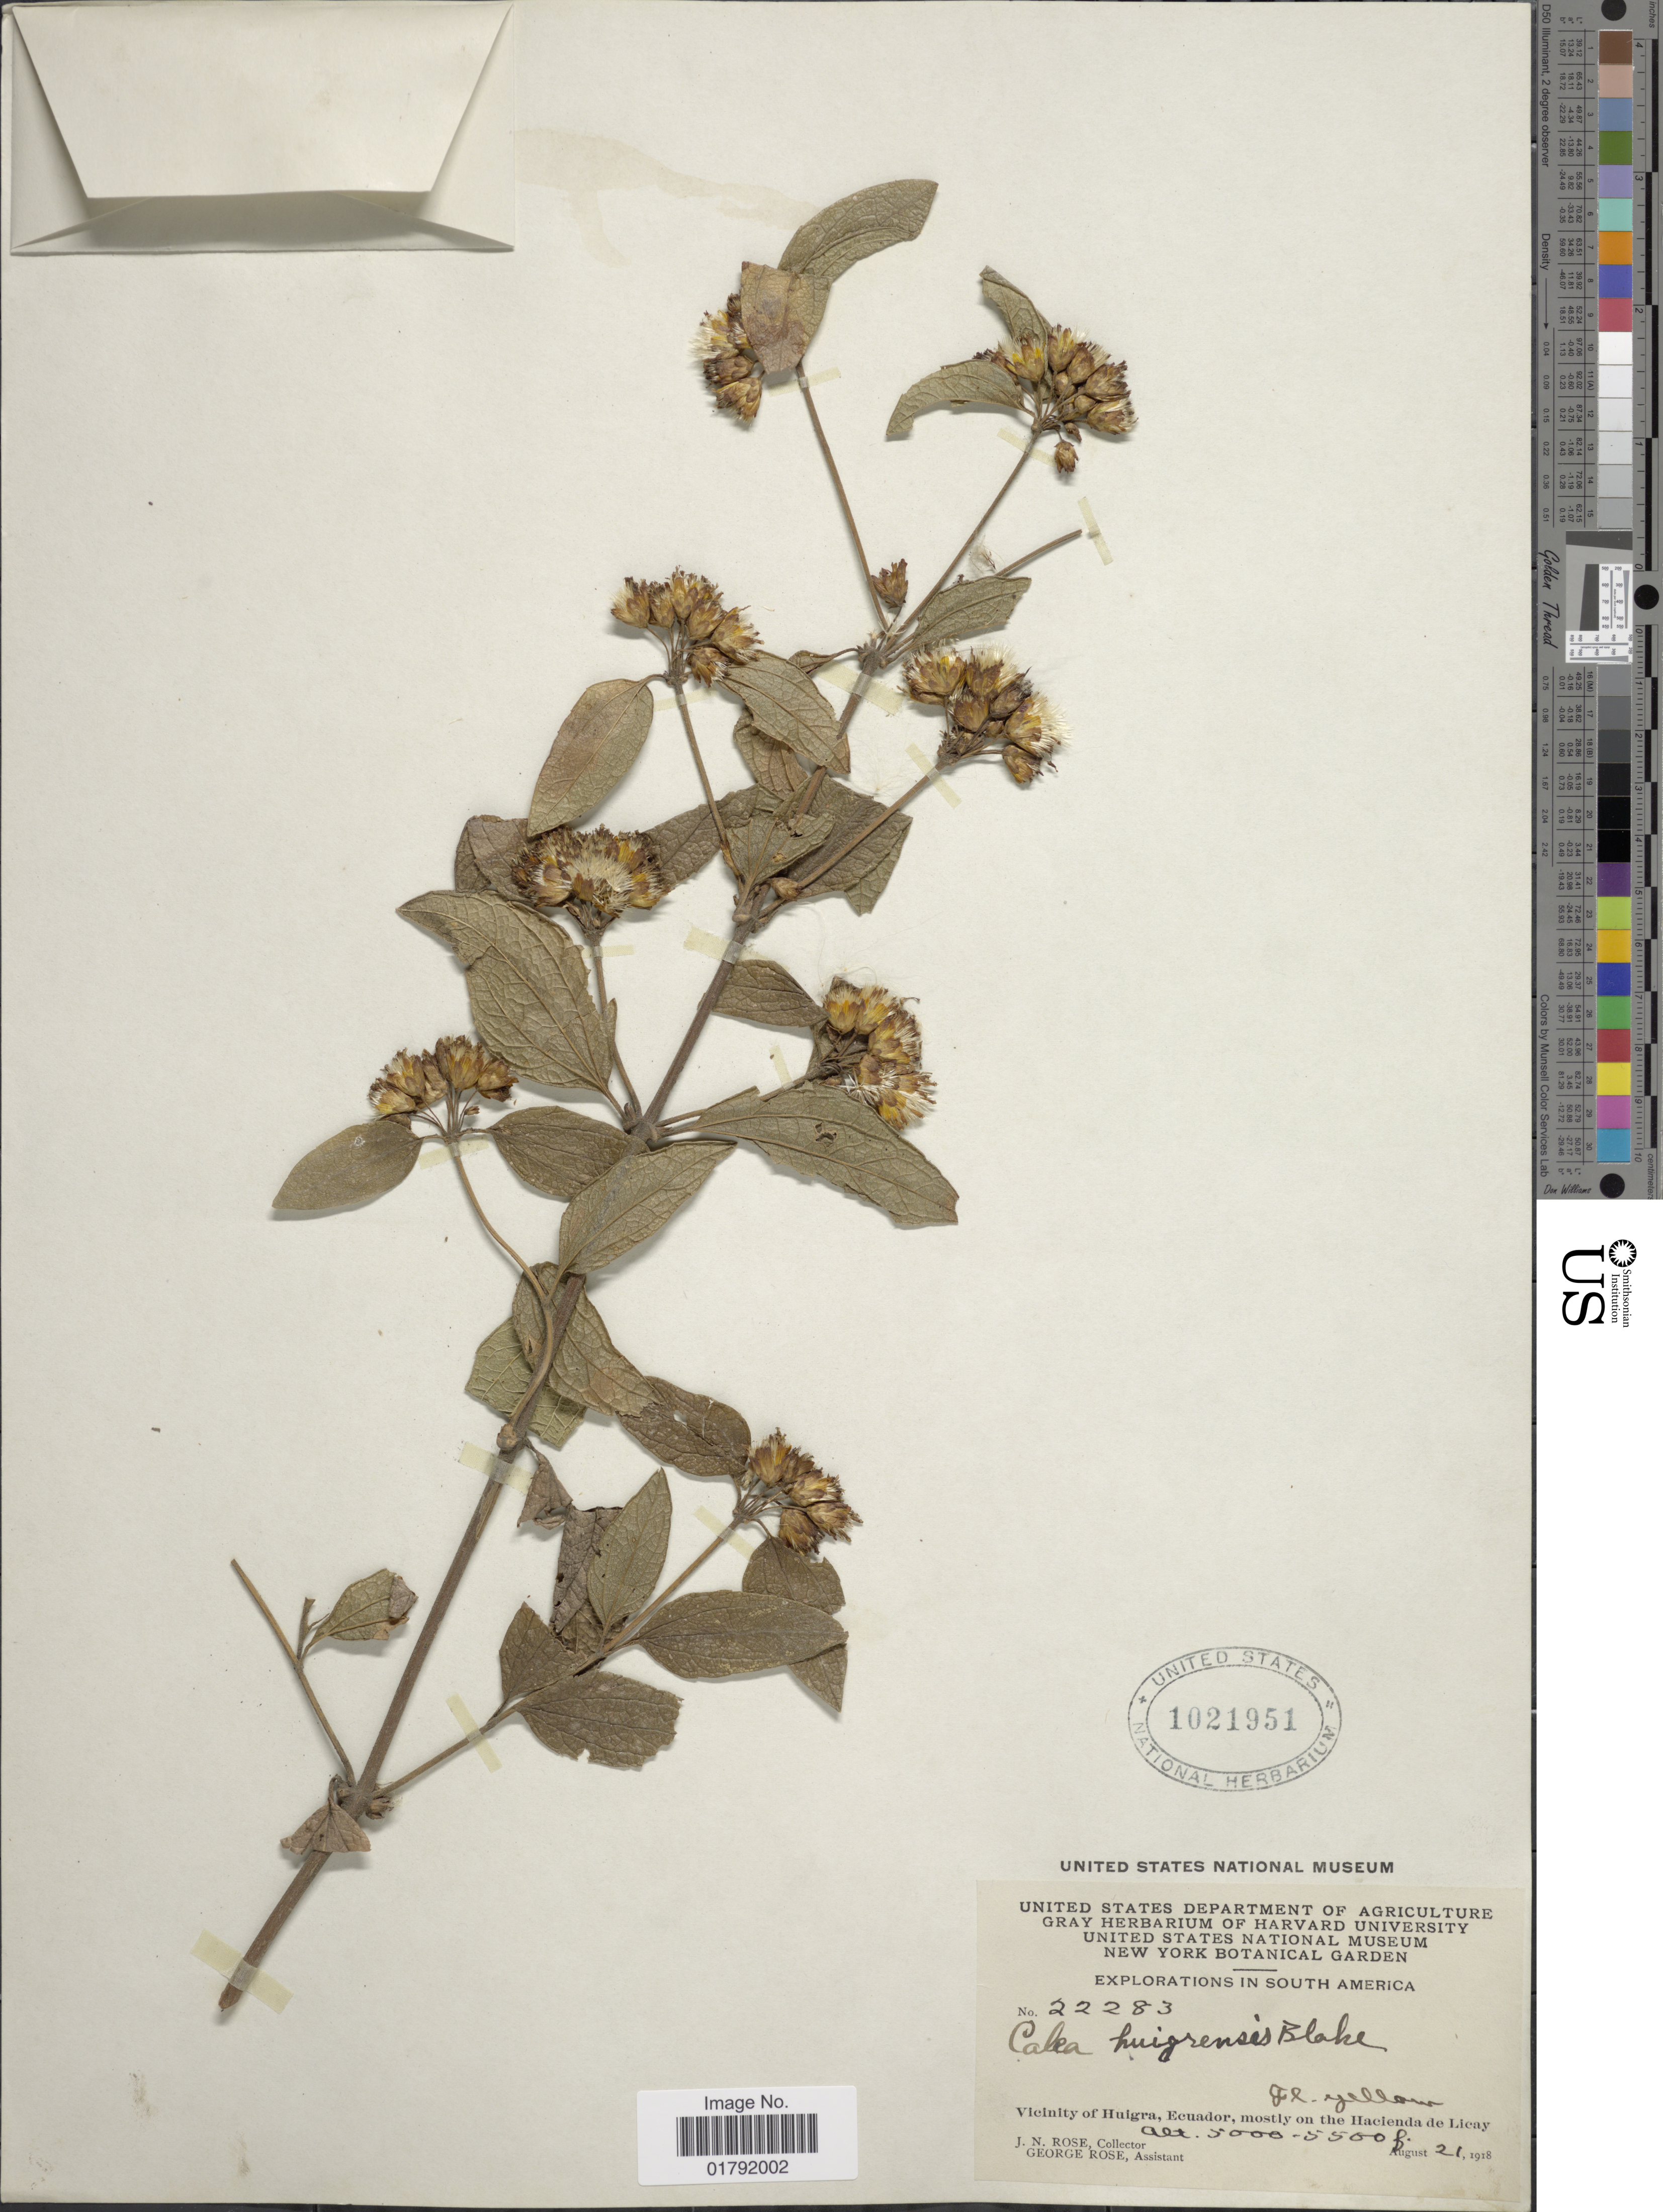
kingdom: Plantae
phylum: Tracheophyta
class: Magnoliopsida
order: Asterales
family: Asteraceae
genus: Calea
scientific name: Calea huigrensis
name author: S.F. Blake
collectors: J. N. Rose & G. Rose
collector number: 22283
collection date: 1918-08-21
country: Ecuador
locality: Vicinity of Huigra, mostly on the Hacienda de Licay.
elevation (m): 1524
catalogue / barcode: US 1021951